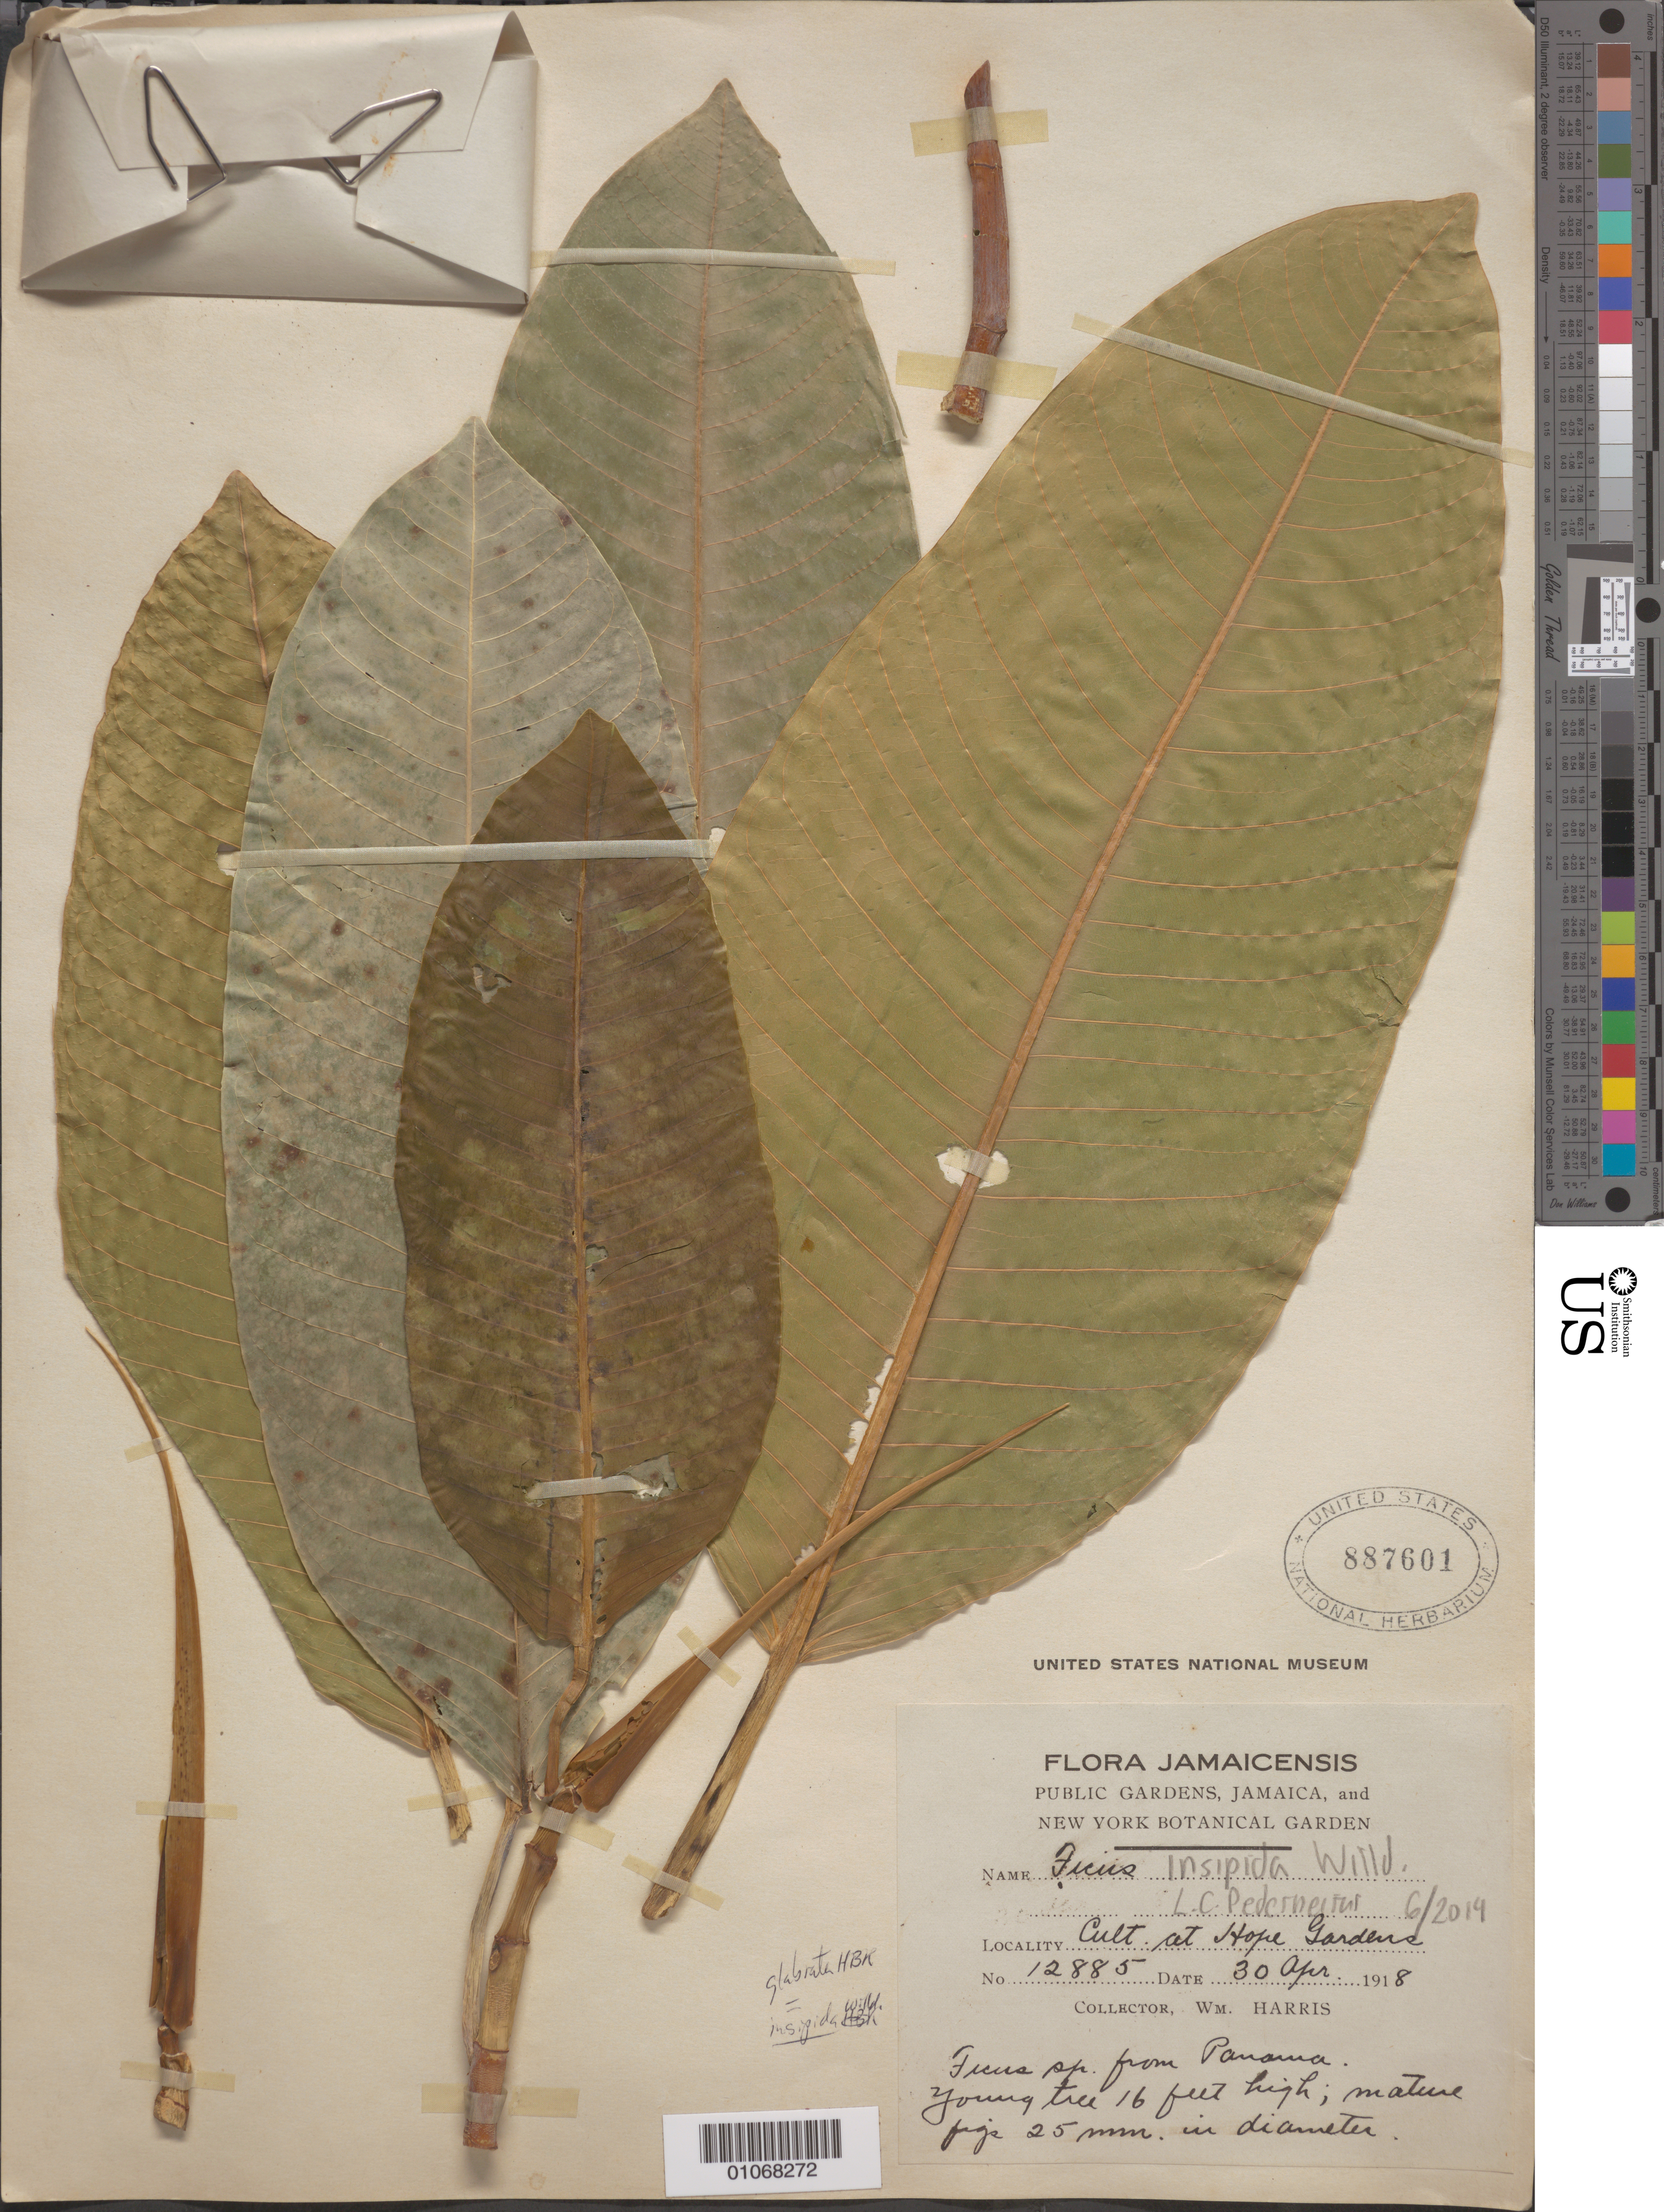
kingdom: Plantae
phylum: Tracheophyta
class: Magnoliopsida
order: Rosales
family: Moraceae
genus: Ficus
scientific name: Ficus insipida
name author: Willd.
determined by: Cardoso Pederneiras, L.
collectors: W. Harris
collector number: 12885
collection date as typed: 30 Apr 1918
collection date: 1918-04-30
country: Jamaica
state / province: Kingston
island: Jamaica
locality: Hope Gardens.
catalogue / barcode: US 887601